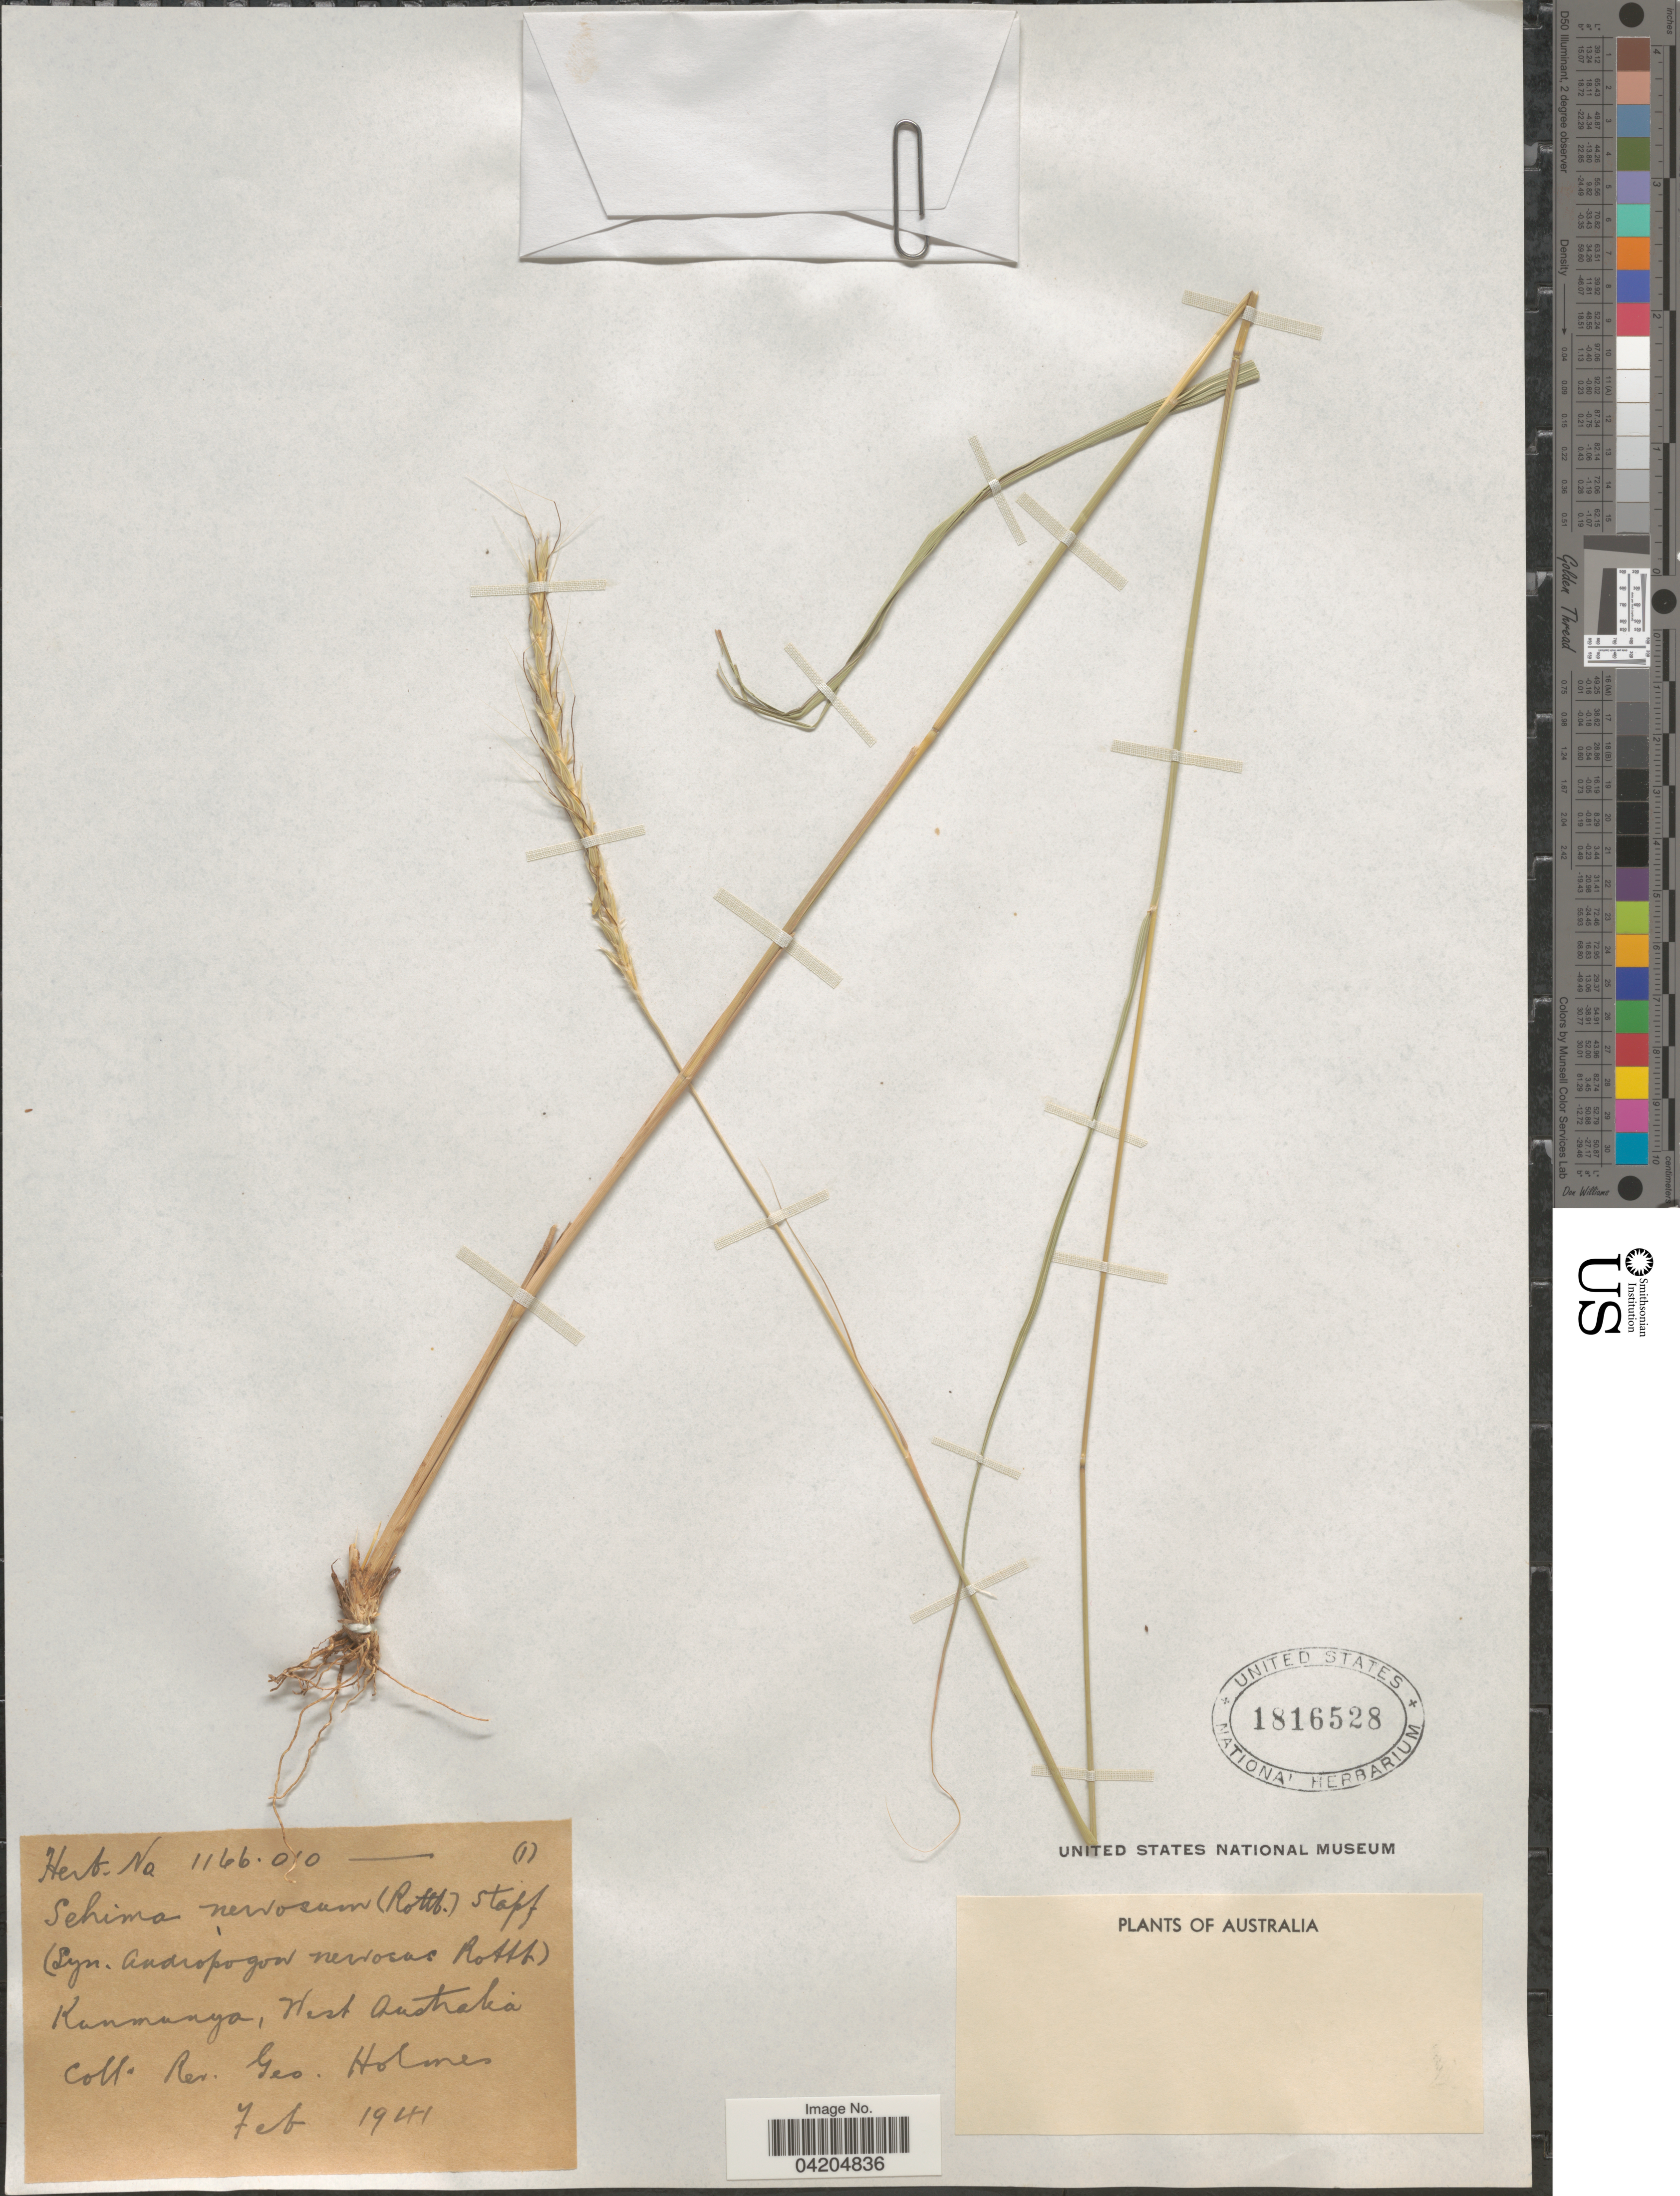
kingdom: Plantae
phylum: Tracheophyta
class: Liliopsida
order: Poales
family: Poaceae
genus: Sehima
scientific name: Sehima nervosa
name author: Stapf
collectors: G. Holmes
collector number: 1166.010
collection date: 1941-02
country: Australia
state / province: Western Australia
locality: Kunmunya.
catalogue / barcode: US 1816528